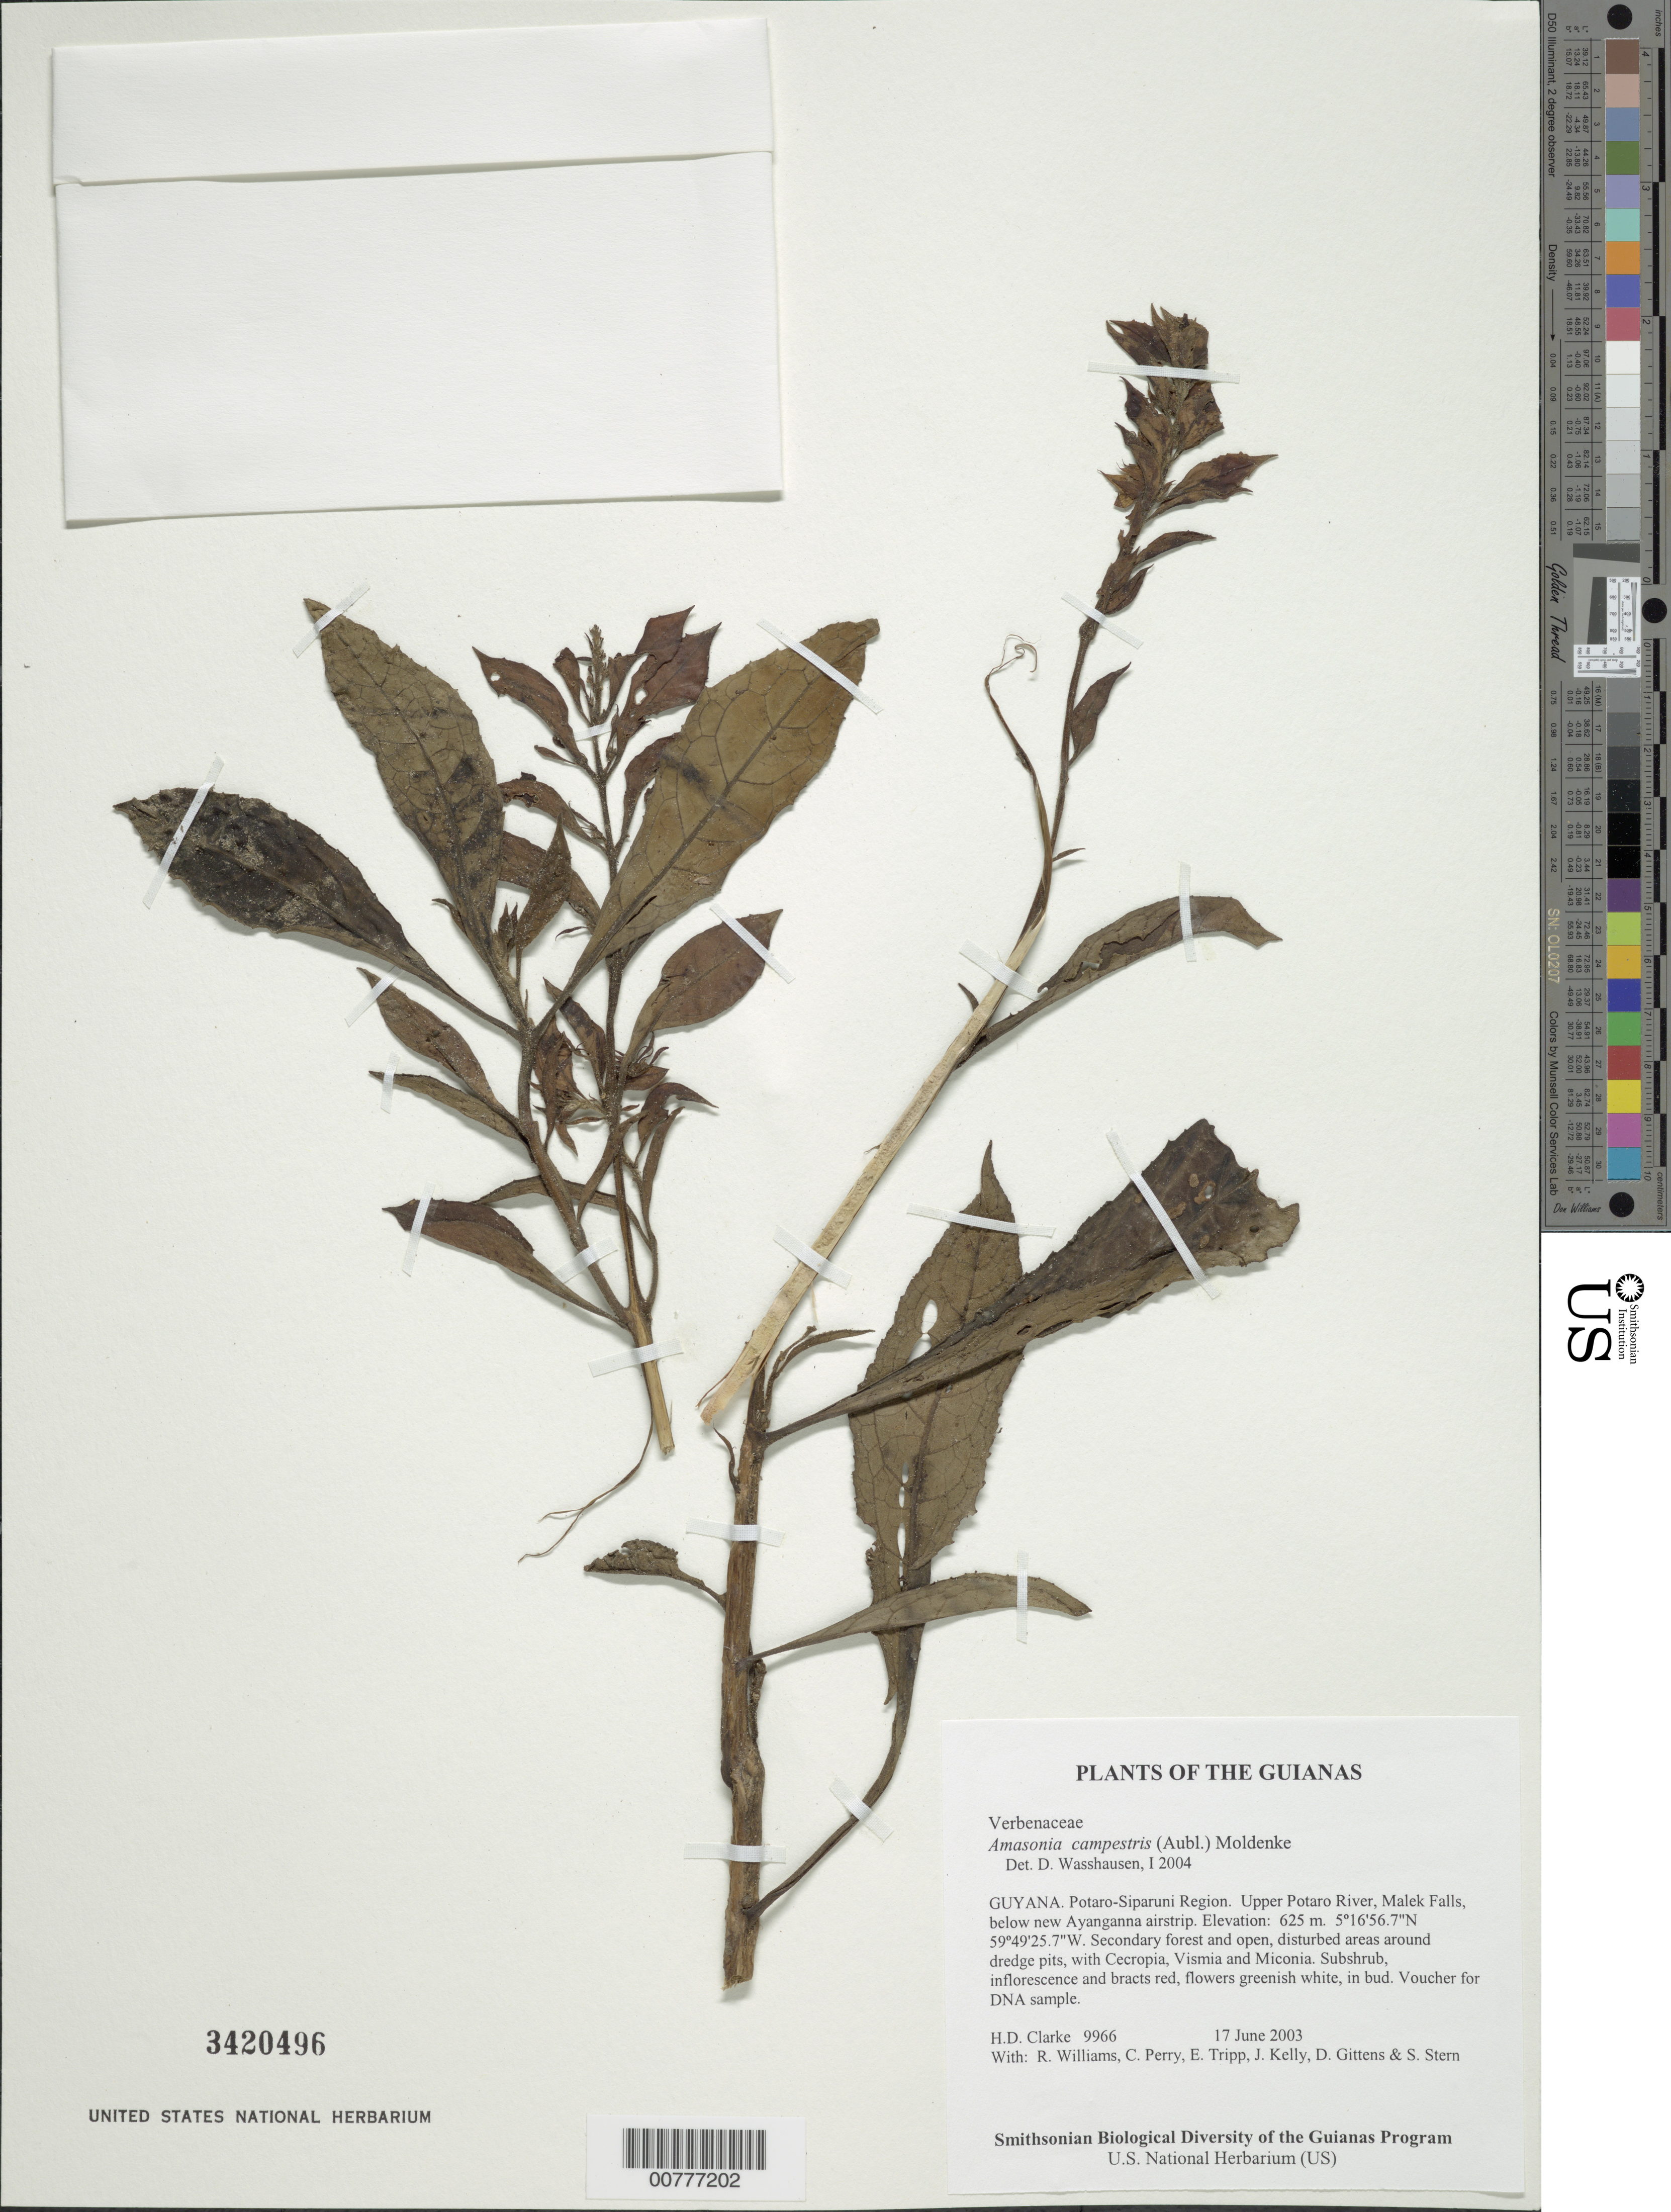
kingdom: Plantae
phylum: Tracheophyta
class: Magnoliopsida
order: Lamiales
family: Lamiaceae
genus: Amasonia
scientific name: Amasonia campestris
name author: (Aubl.) Moldenke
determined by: Wasshausen, Dieter C., (BOT), Smithsonian Institution - National Museum of Natural History (UNITED STATES)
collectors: H. D. Clarke, R. Williams, C. Perry, E. Tripp, J. Kelly, D. Gittens & S. R. Stern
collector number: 9966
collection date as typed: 17 June 2003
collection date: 2003-06-17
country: Guyana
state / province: Potaro-Siparuni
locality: Upper Potaro River, Malek Falls, below new Ayanganna airstrip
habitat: Secondary forest and open, disturbed areas around dredge pits, with Cecropia, Vismia and Miconia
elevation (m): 625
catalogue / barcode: US 3420496